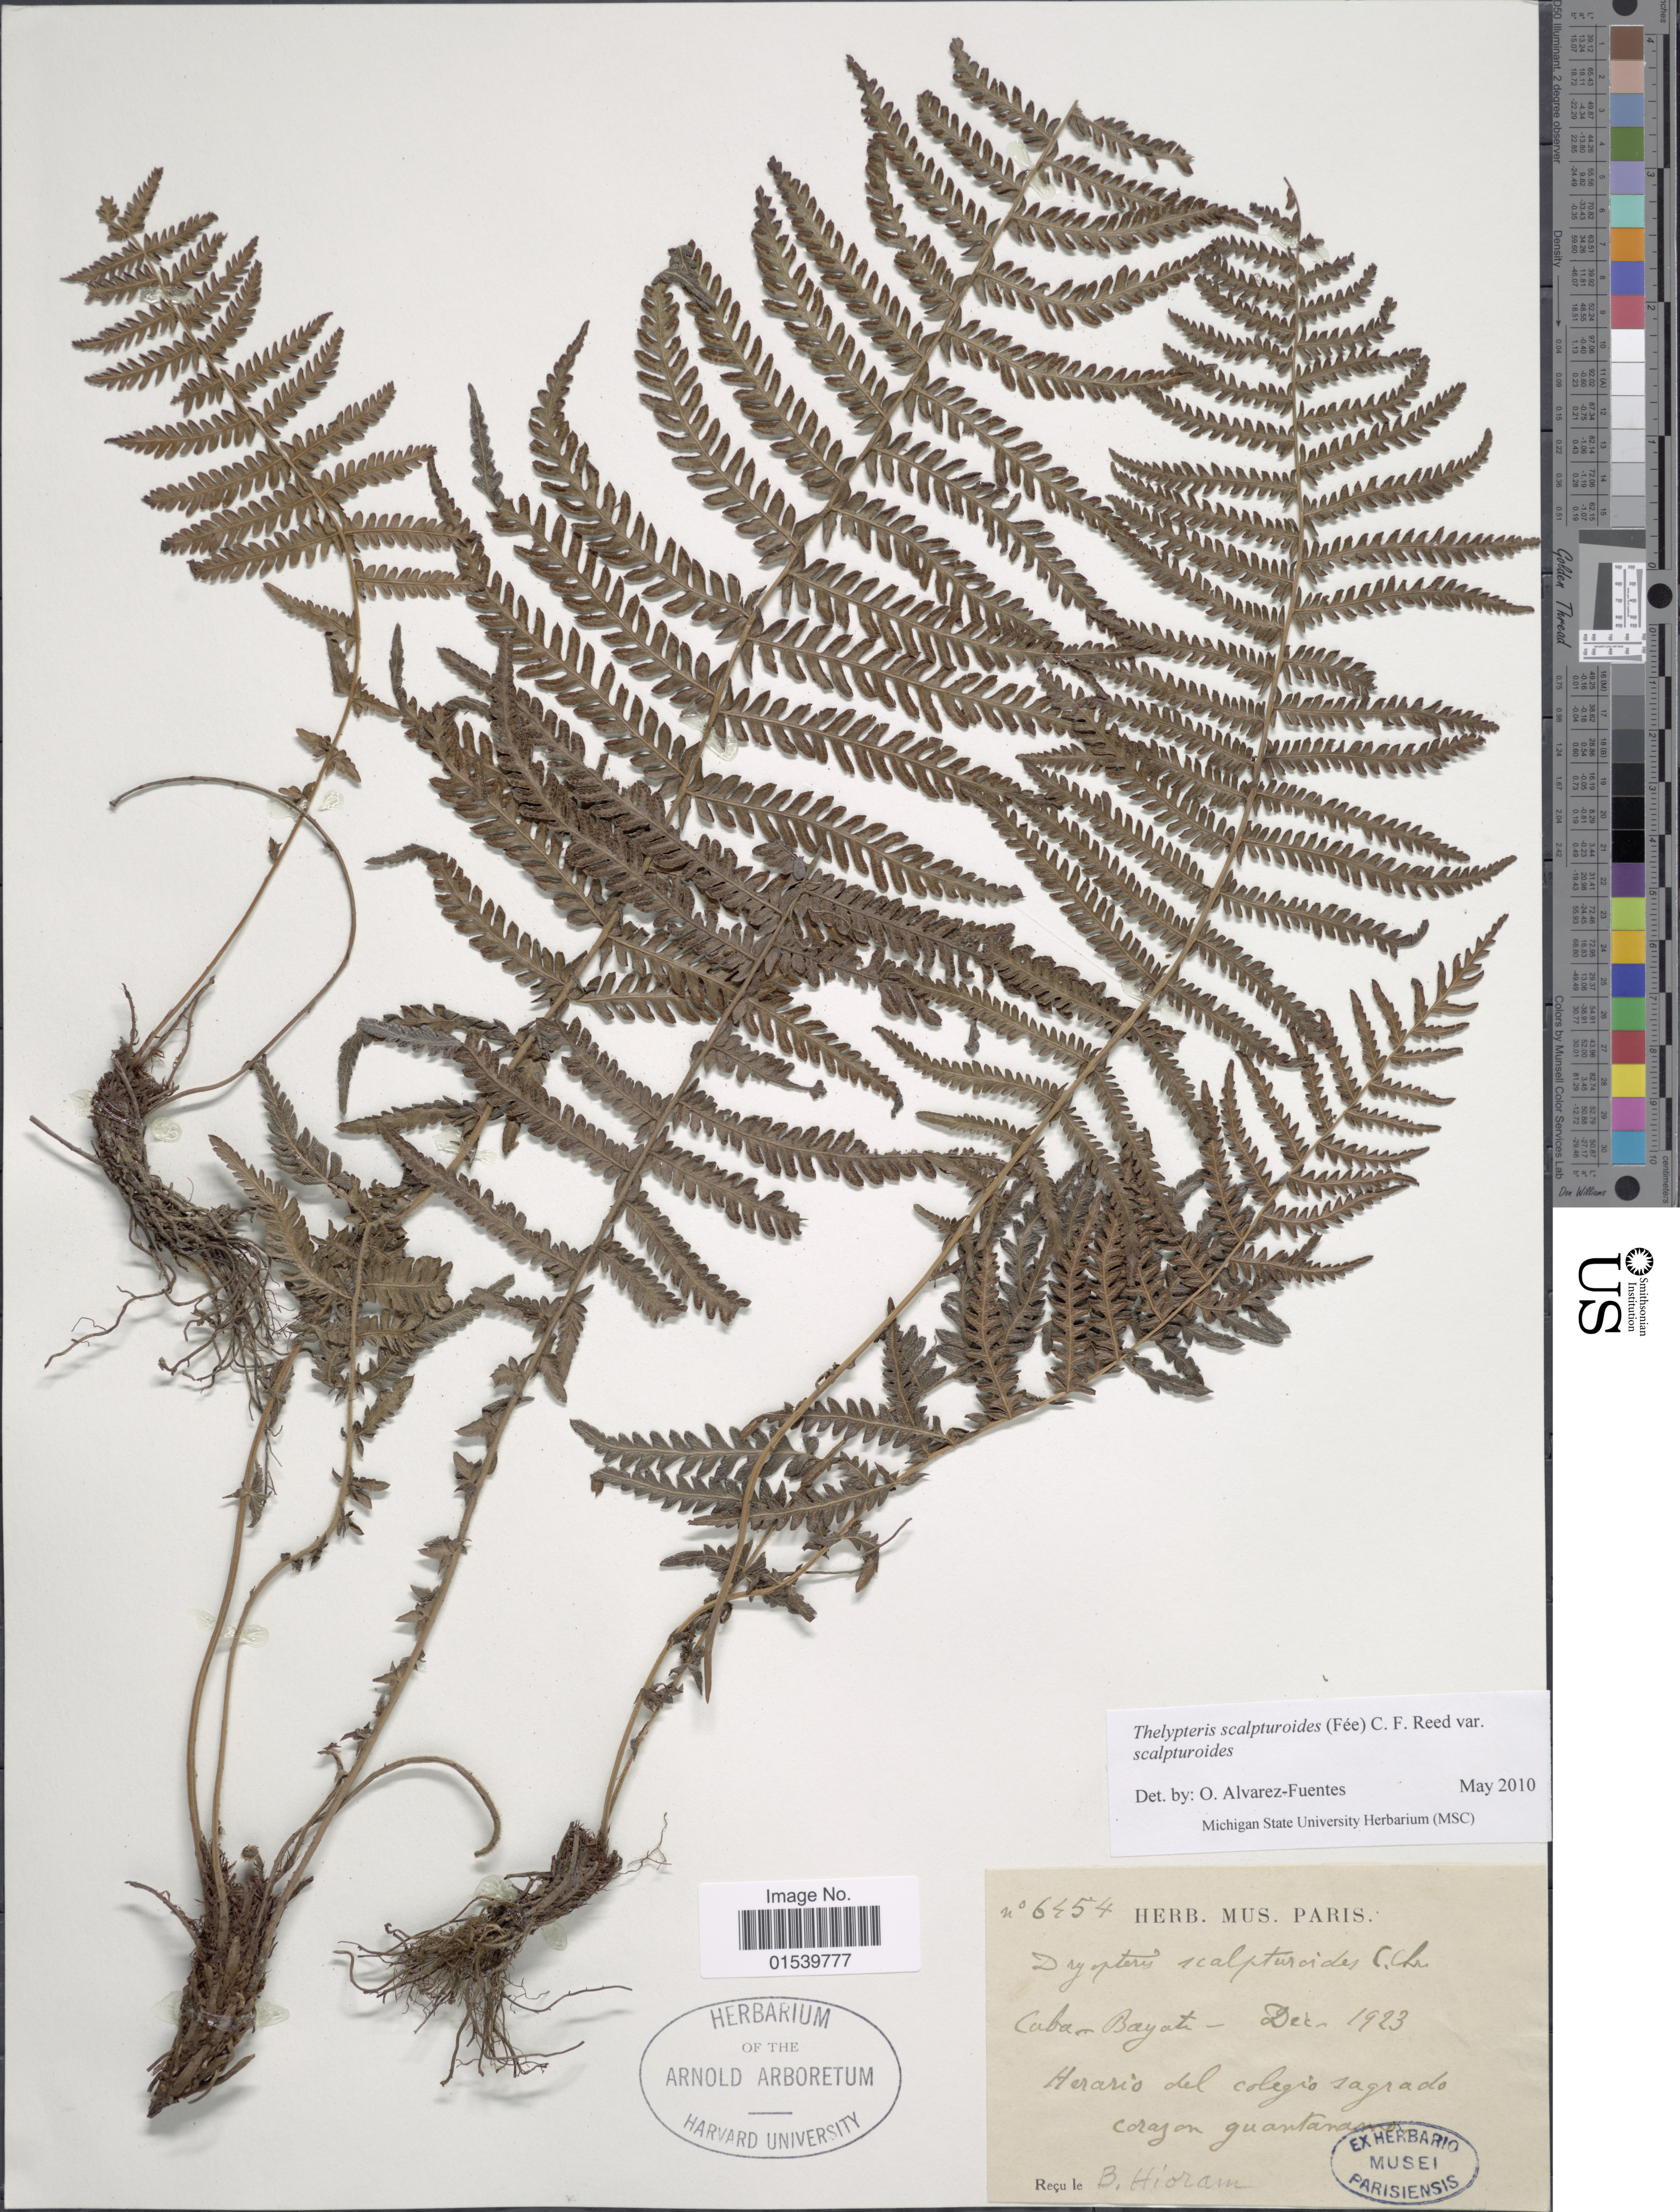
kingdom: Plantae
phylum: Tracheophyta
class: Polypodiopsida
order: Polypodiales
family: Thelypteridaceae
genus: Amauropelta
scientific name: Amauropelta scalpturoides (Fée) comb. nov., ined 2015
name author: (Fée)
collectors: Bro. Hioram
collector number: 6454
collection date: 1923-12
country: Cuba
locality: Bayate - Herario del colegio sagrado corazon guantanamo